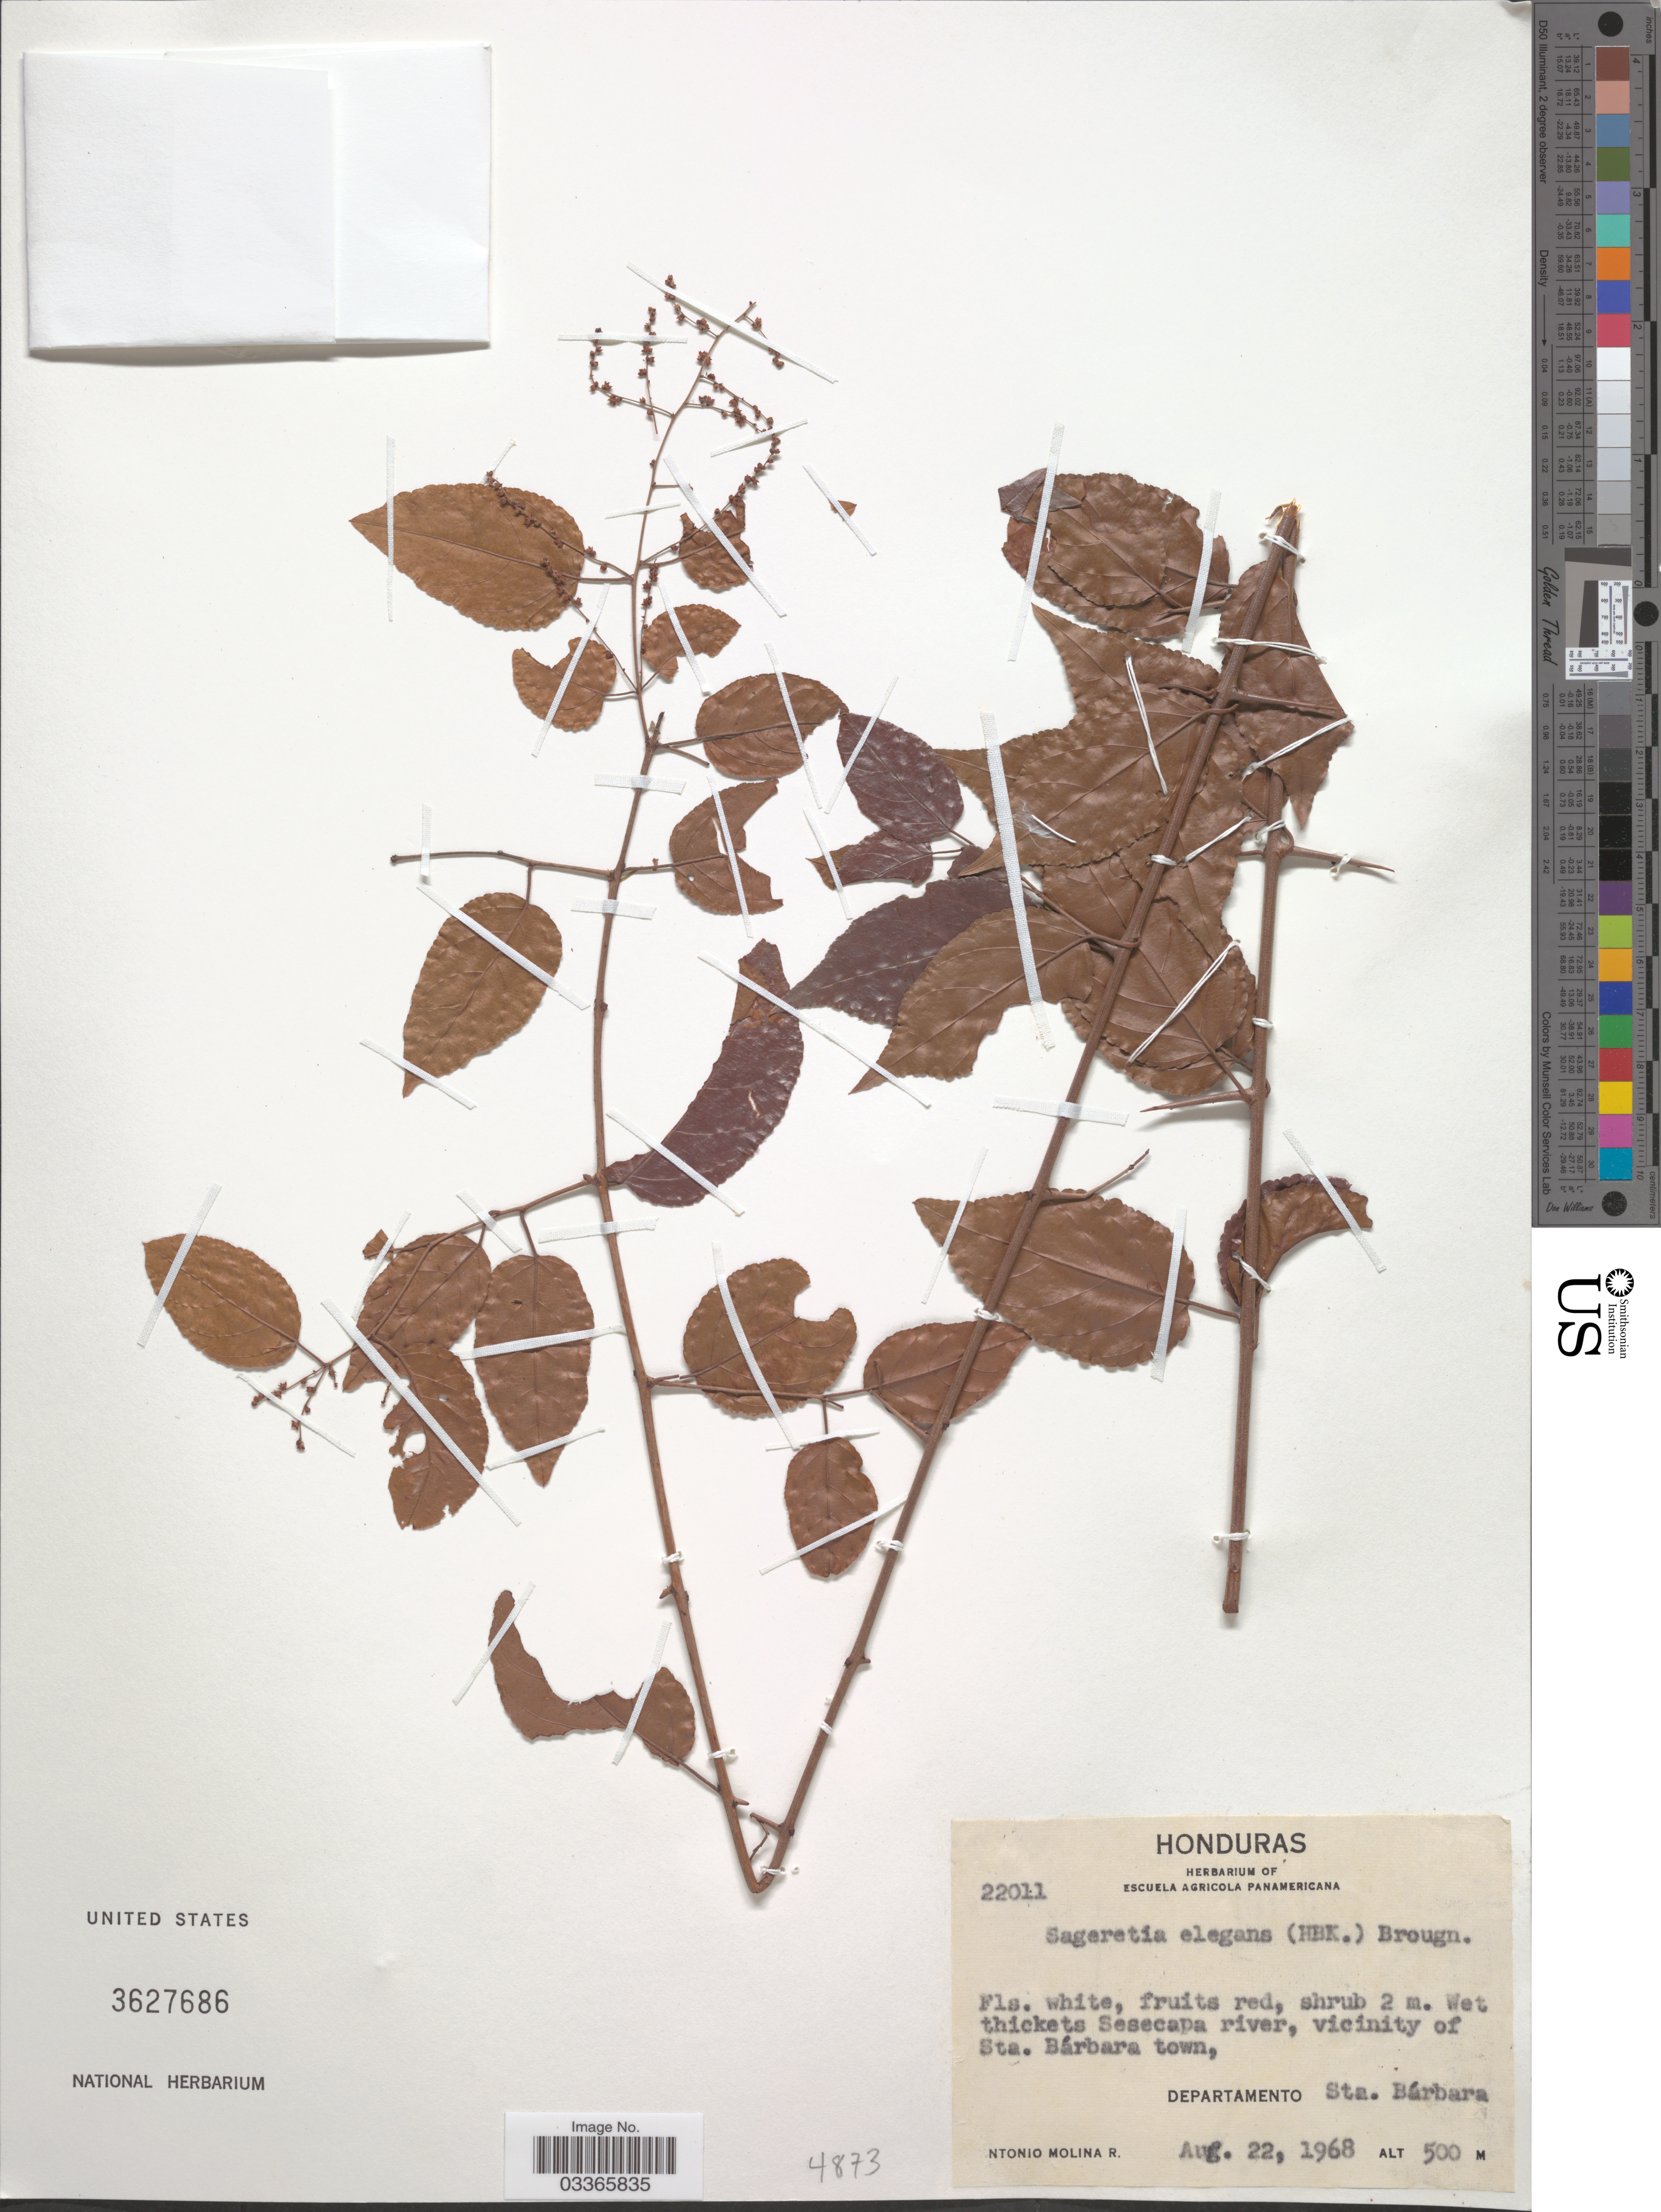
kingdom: Plantae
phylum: Tracheophyta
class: Magnoliopsida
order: Rosales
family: Rhamnaceae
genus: Sageretia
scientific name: Sageretia elegans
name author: (Kunth) Brongn.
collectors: A. Molina R.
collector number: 22011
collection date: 1968-08-22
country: Honduras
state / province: Santa Bárbara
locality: Wet thickets Sesecapa river, vicinity of Sta. Bárbara town, Departamento Sta. Bárbara.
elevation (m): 500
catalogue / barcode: US 3627686